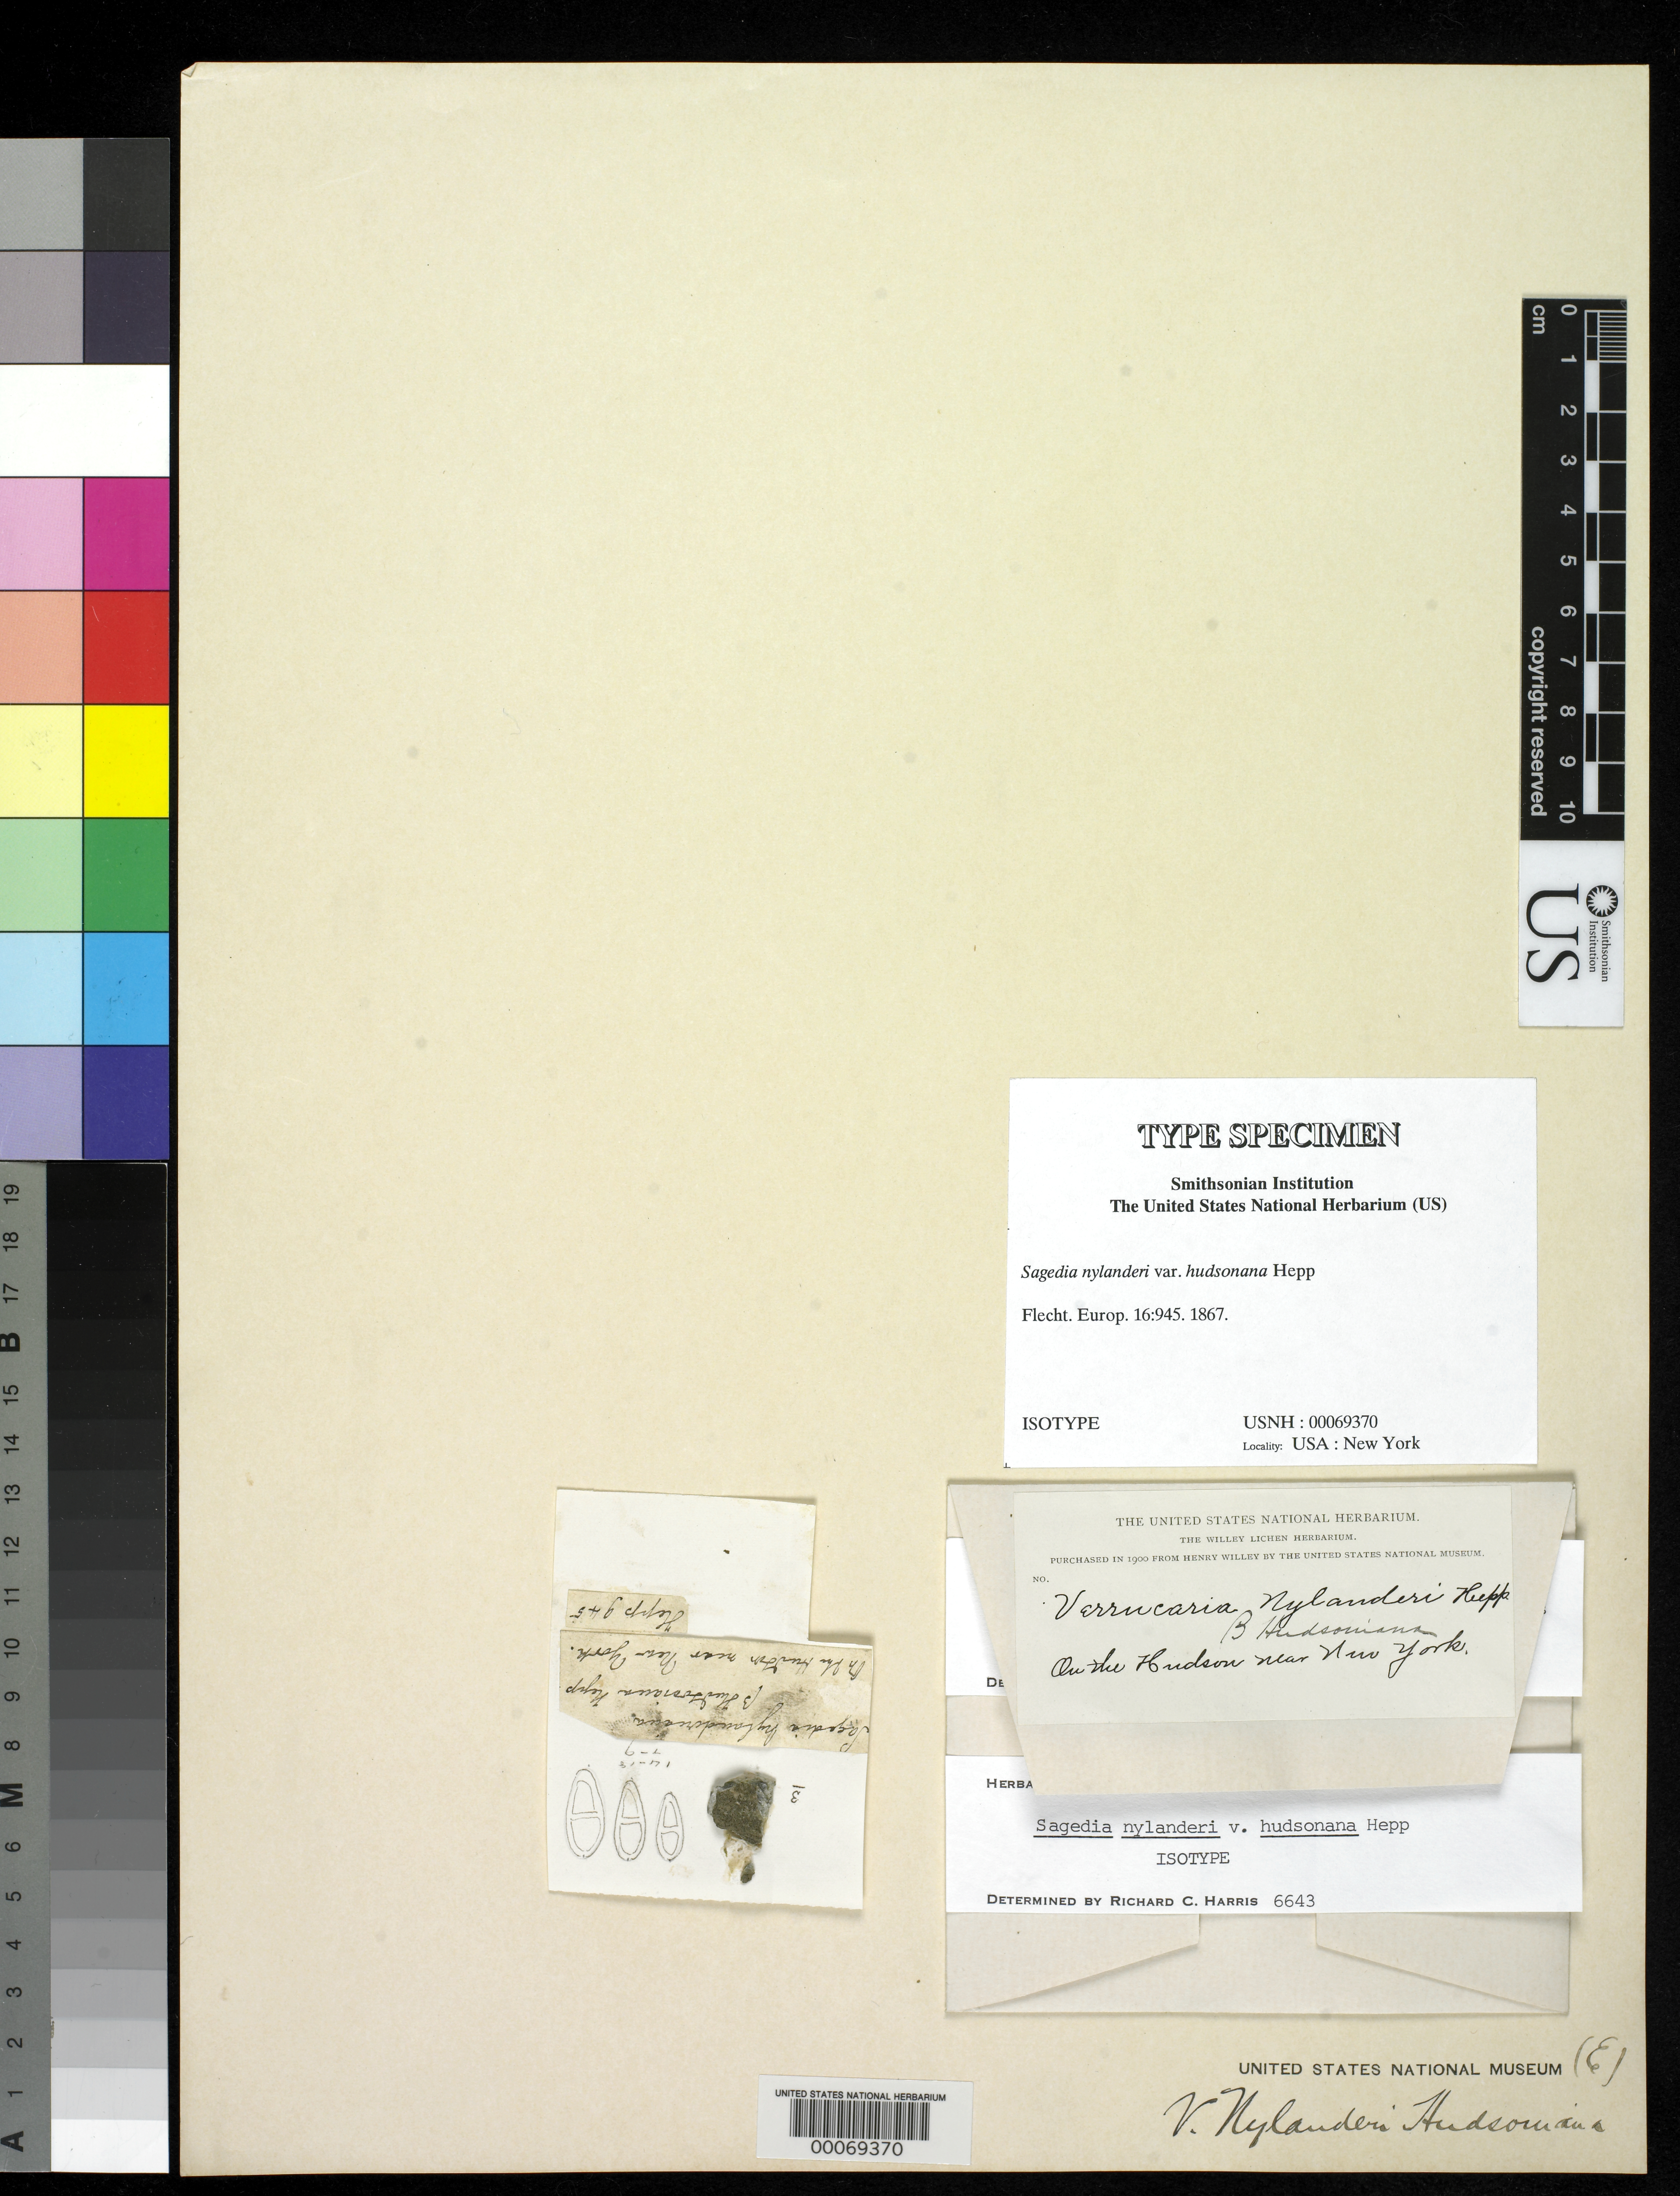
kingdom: Fungi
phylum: Ascomycota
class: Lecanoromycetes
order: Pertusariales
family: Pertusariaceae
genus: Sagedia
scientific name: Sagedia nylanderi var. hudsonana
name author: Hepp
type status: Isotype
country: United States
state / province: New York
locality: On the Hudson.